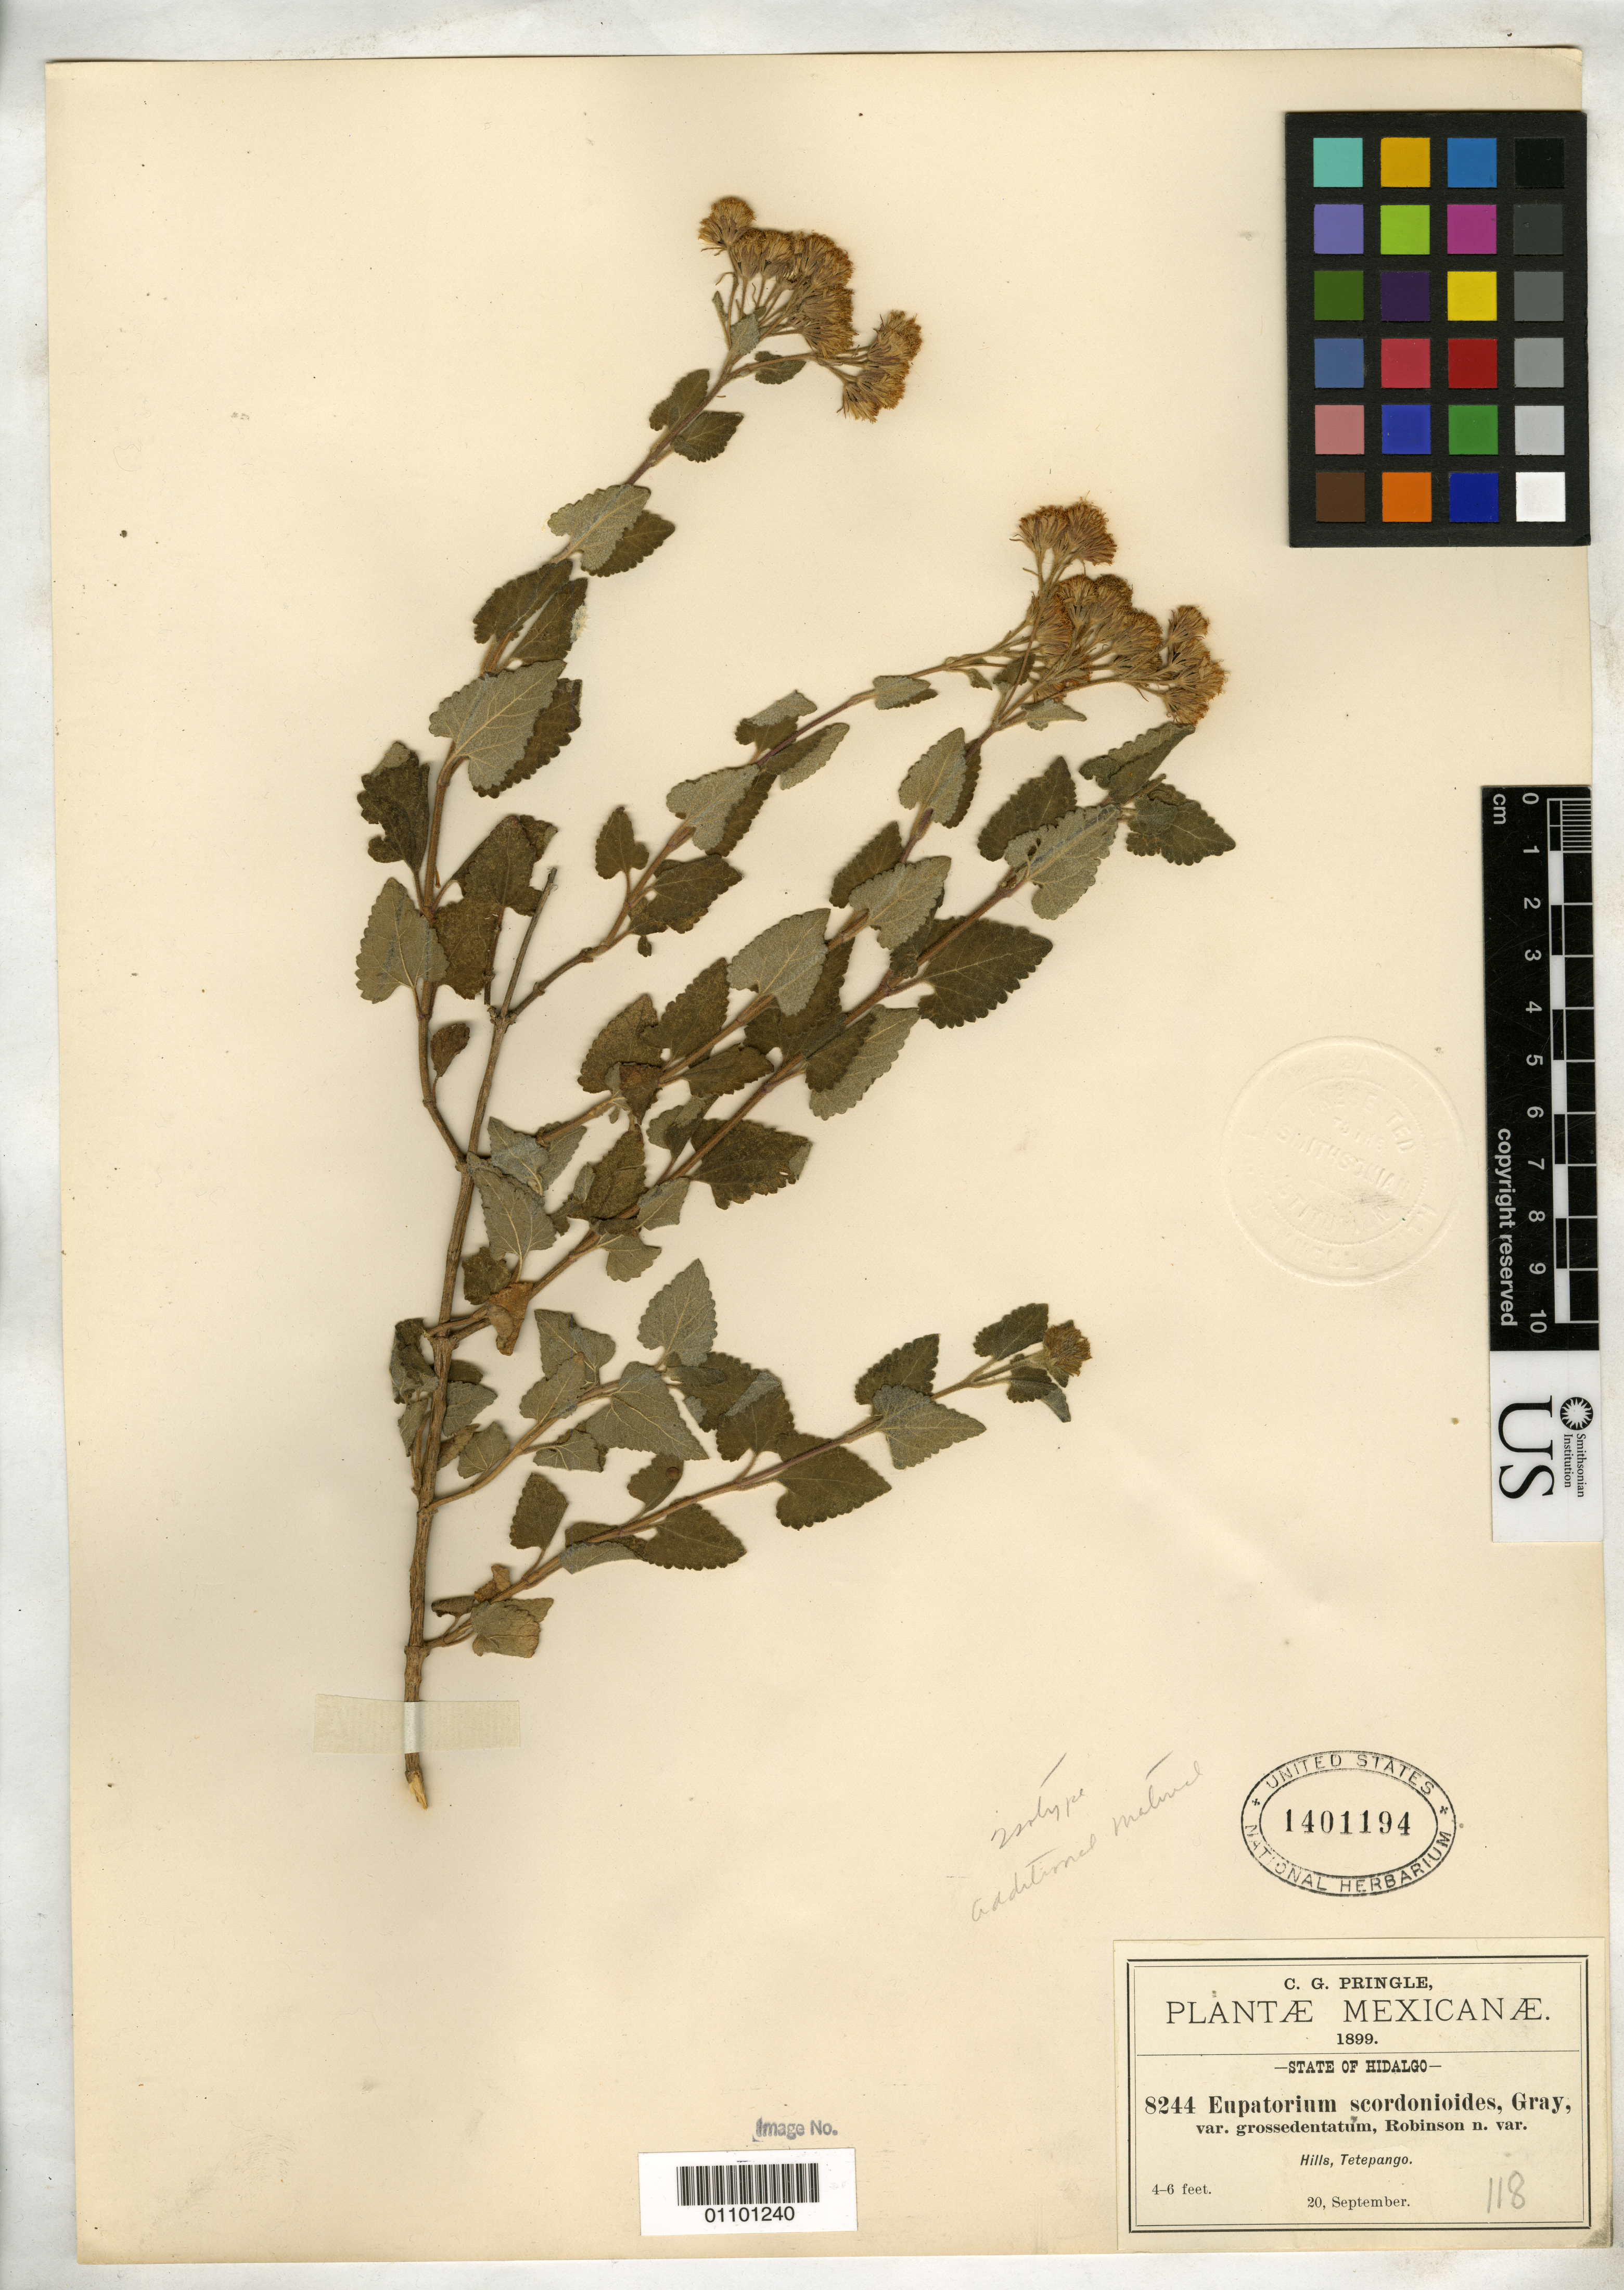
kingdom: Plantae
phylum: Tracheophyta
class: Magnoliopsida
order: Asterales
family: Asteraceae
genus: Eupatorium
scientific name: Eupatorium scorodonioides var. grossedentatum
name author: B.L. Rob.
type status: Isotype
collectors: C. G. Pringle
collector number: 8244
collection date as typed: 20 Sep 1899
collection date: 1899-09-20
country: Mexico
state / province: Hidalgo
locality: Tetepango. Jabez branch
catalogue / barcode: US 1401194